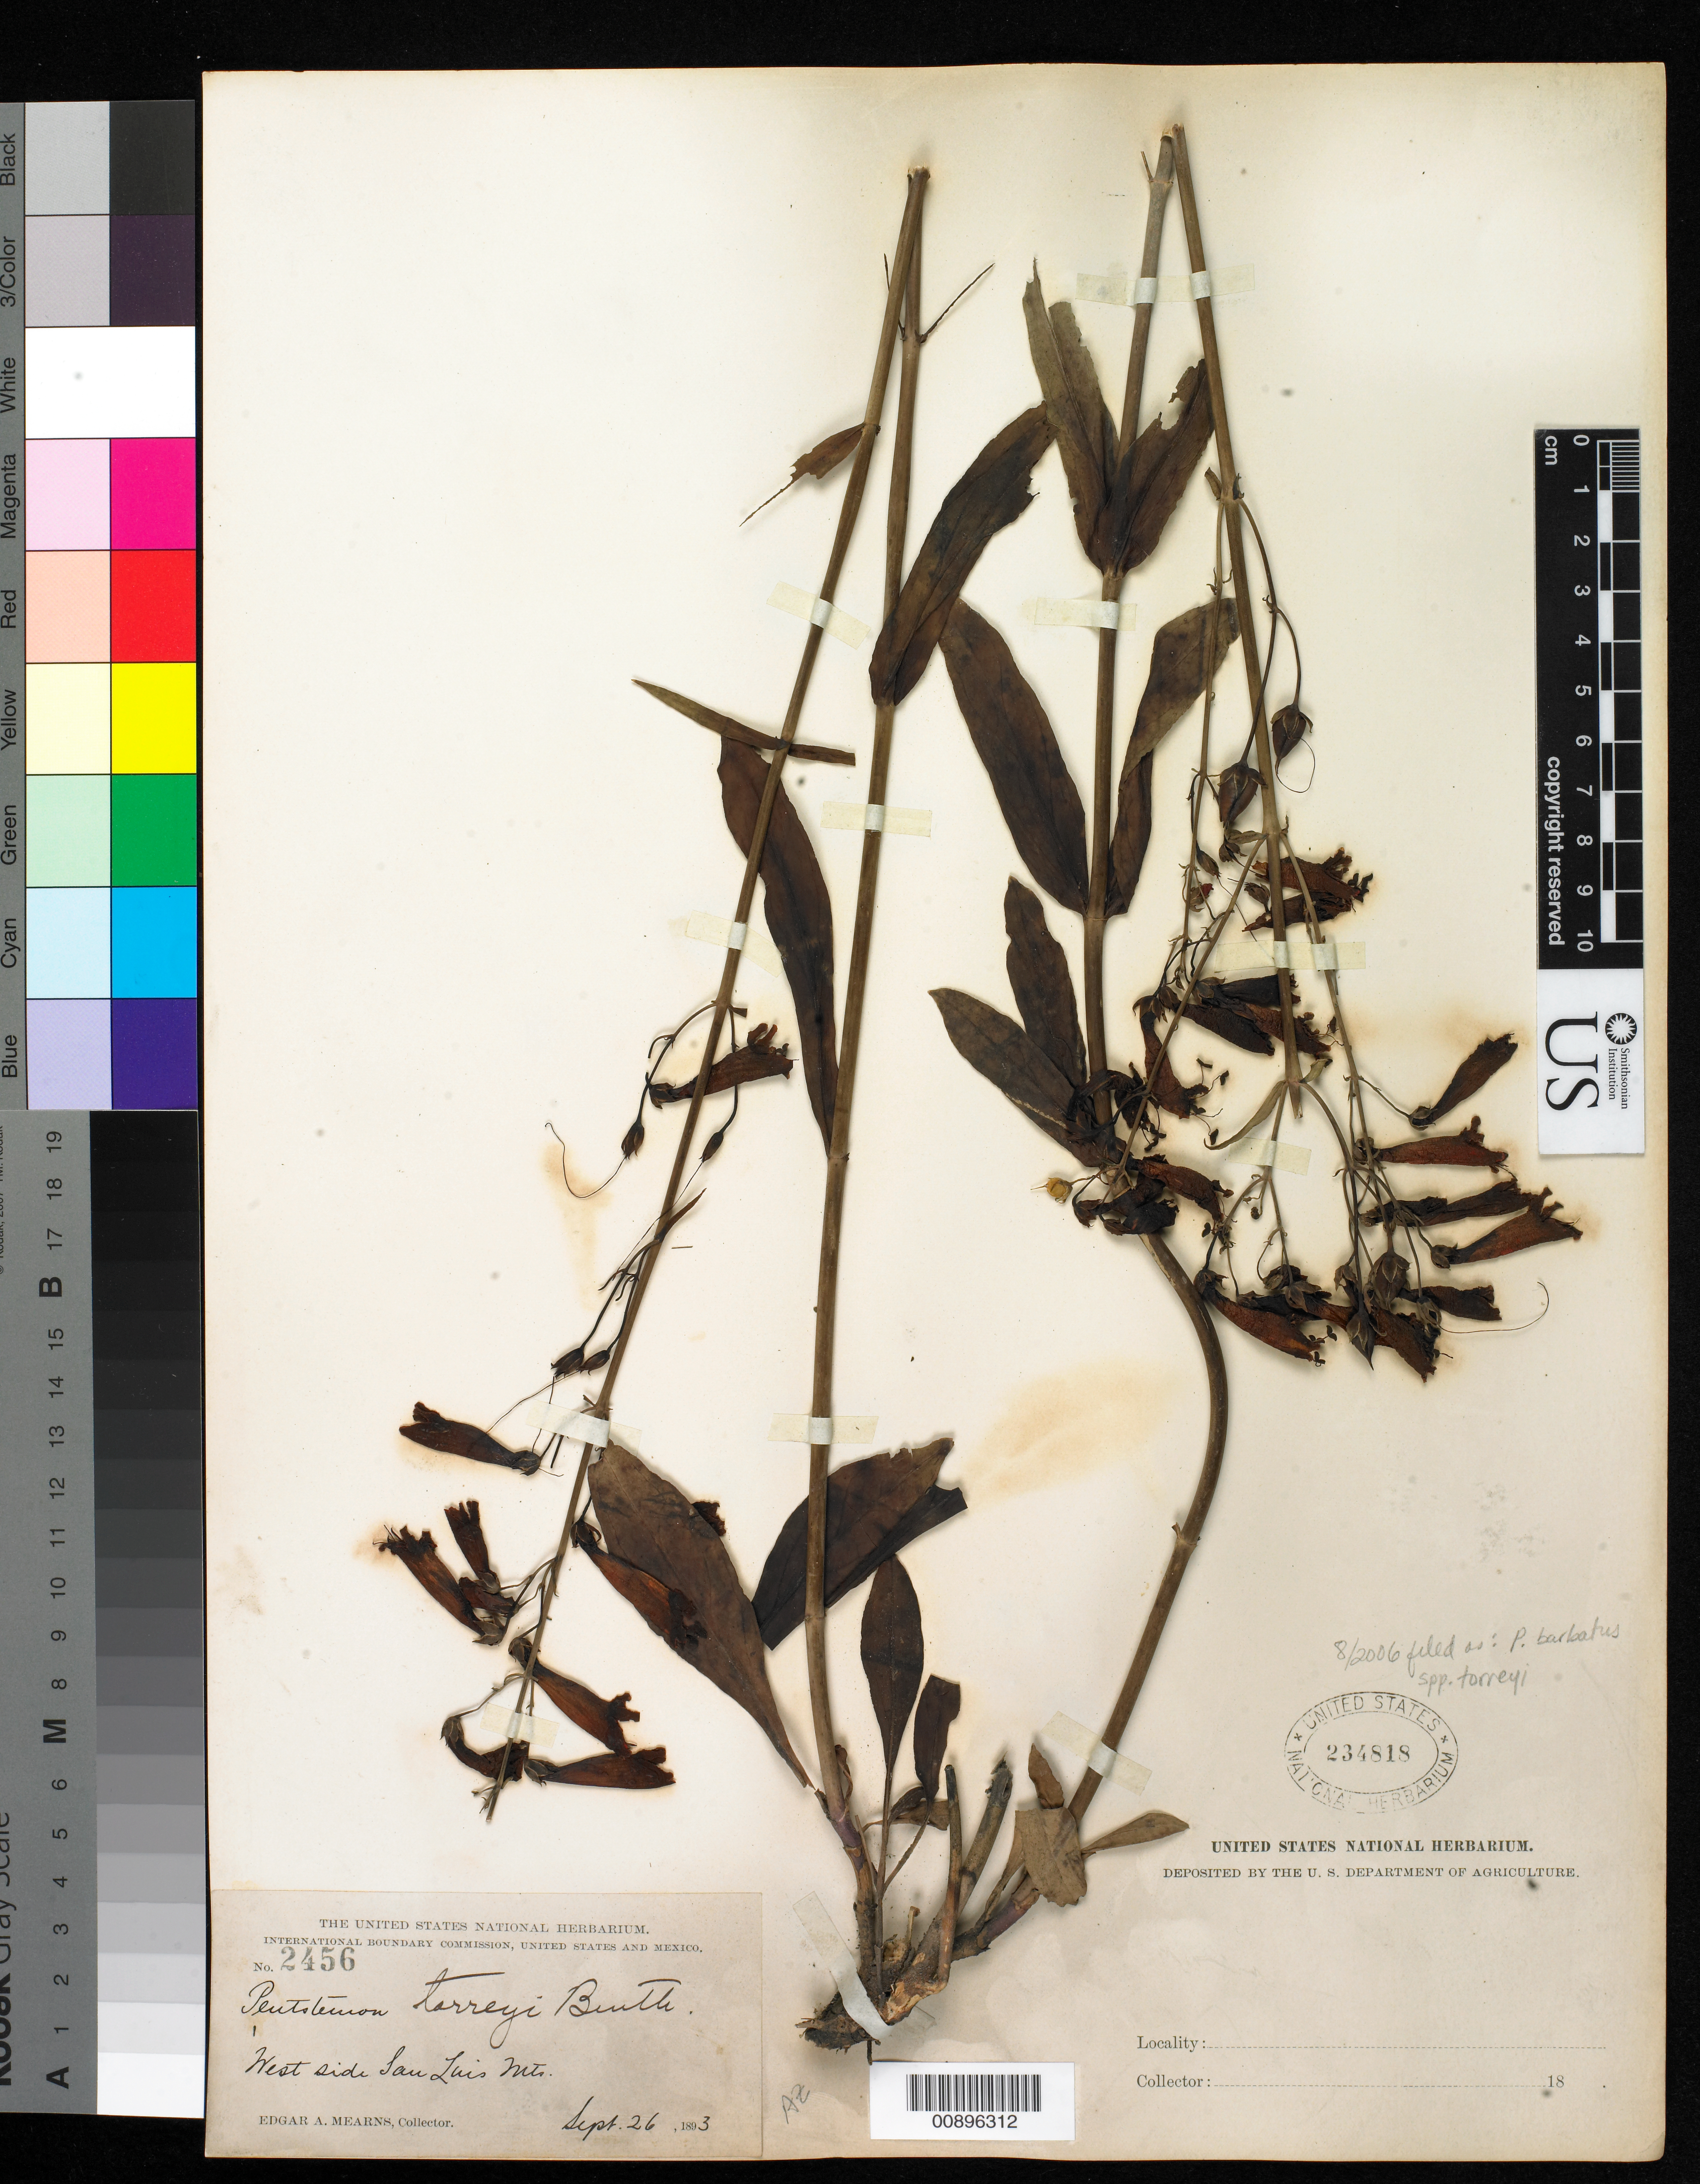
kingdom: Plantae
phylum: Tracheophyta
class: Magnoliopsida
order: Lamiales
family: Plantaginaceae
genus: Penstemon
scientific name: Penstemon barbatus subsp. torreyi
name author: (Benth.) D.D. Keck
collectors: E. A. Mearns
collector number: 2456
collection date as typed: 26 Sep 1893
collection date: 1893-09-26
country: United States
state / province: Arizona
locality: West side of San Luis Mts.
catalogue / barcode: US 234818